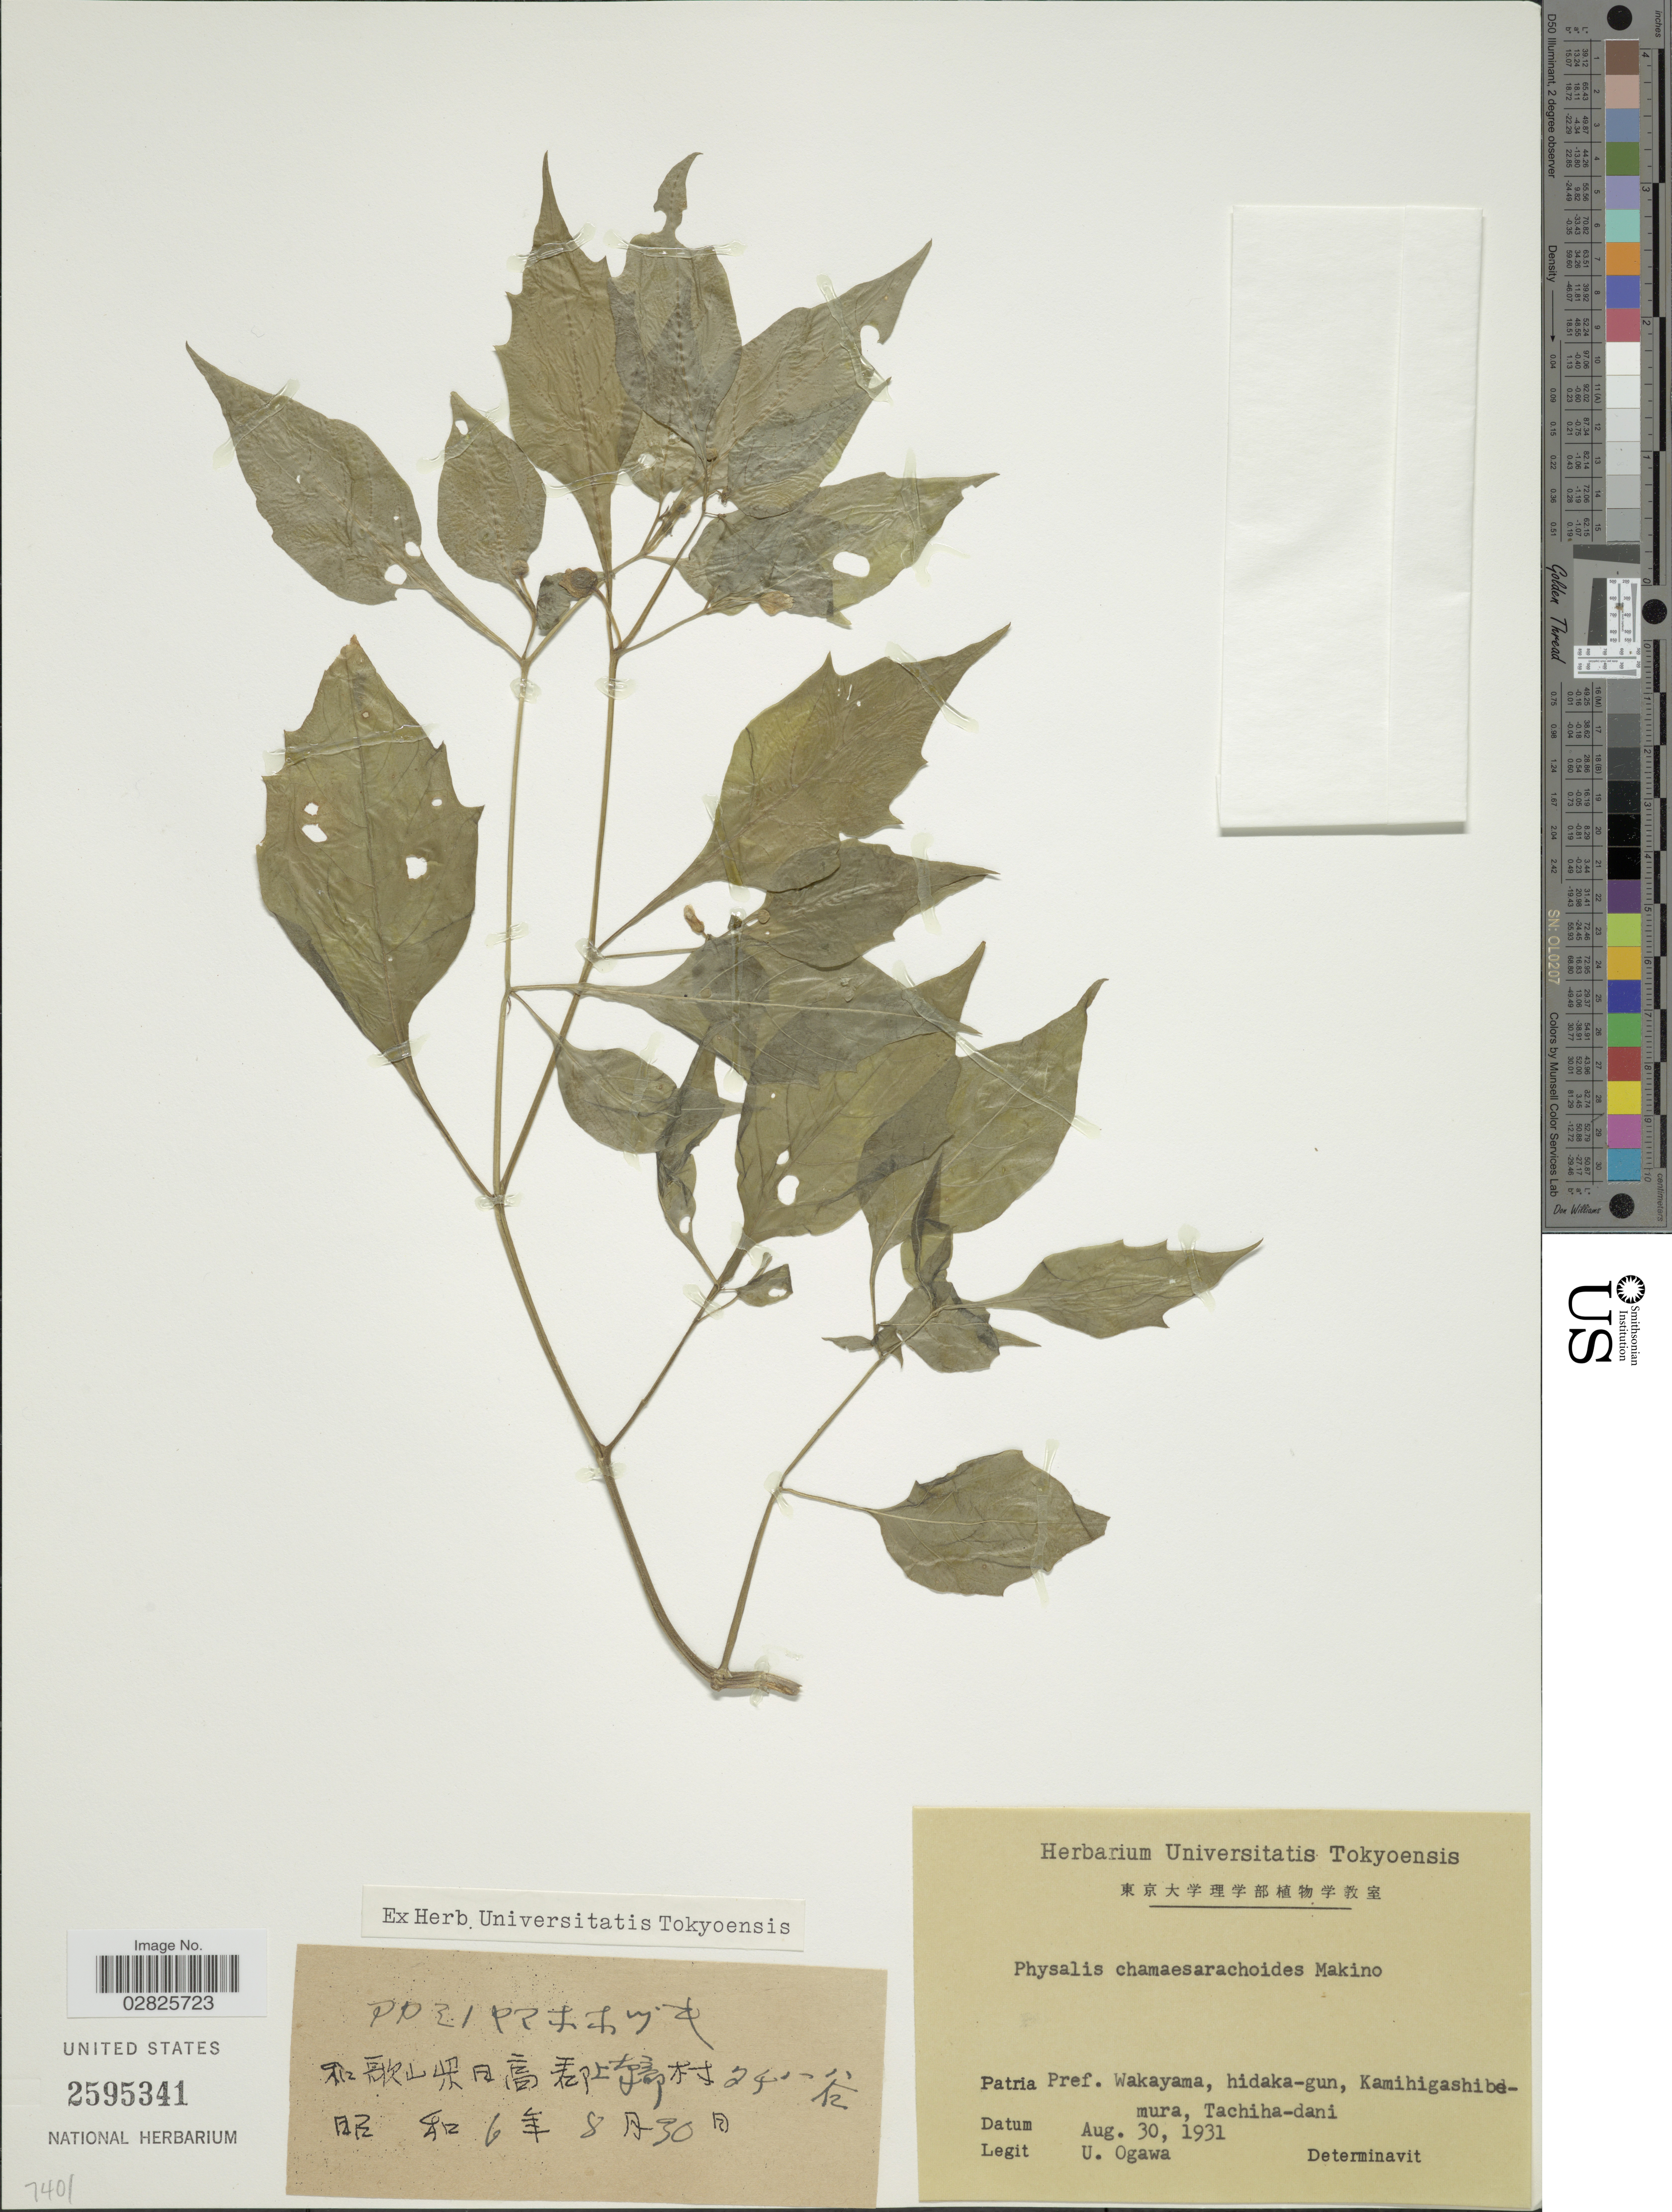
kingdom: Plantae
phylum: Tracheophyta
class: Magnoliopsida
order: Solanales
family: Solanaceae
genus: Physalis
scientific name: Physalis chamaesarachoides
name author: Makino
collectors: U. Ogawa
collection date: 1931-08-30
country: Japan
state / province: Wakayama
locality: Pref. Wakayama, hidaka-gun, Kamihigashibemura, Tachiha-dani.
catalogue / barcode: US 2595341